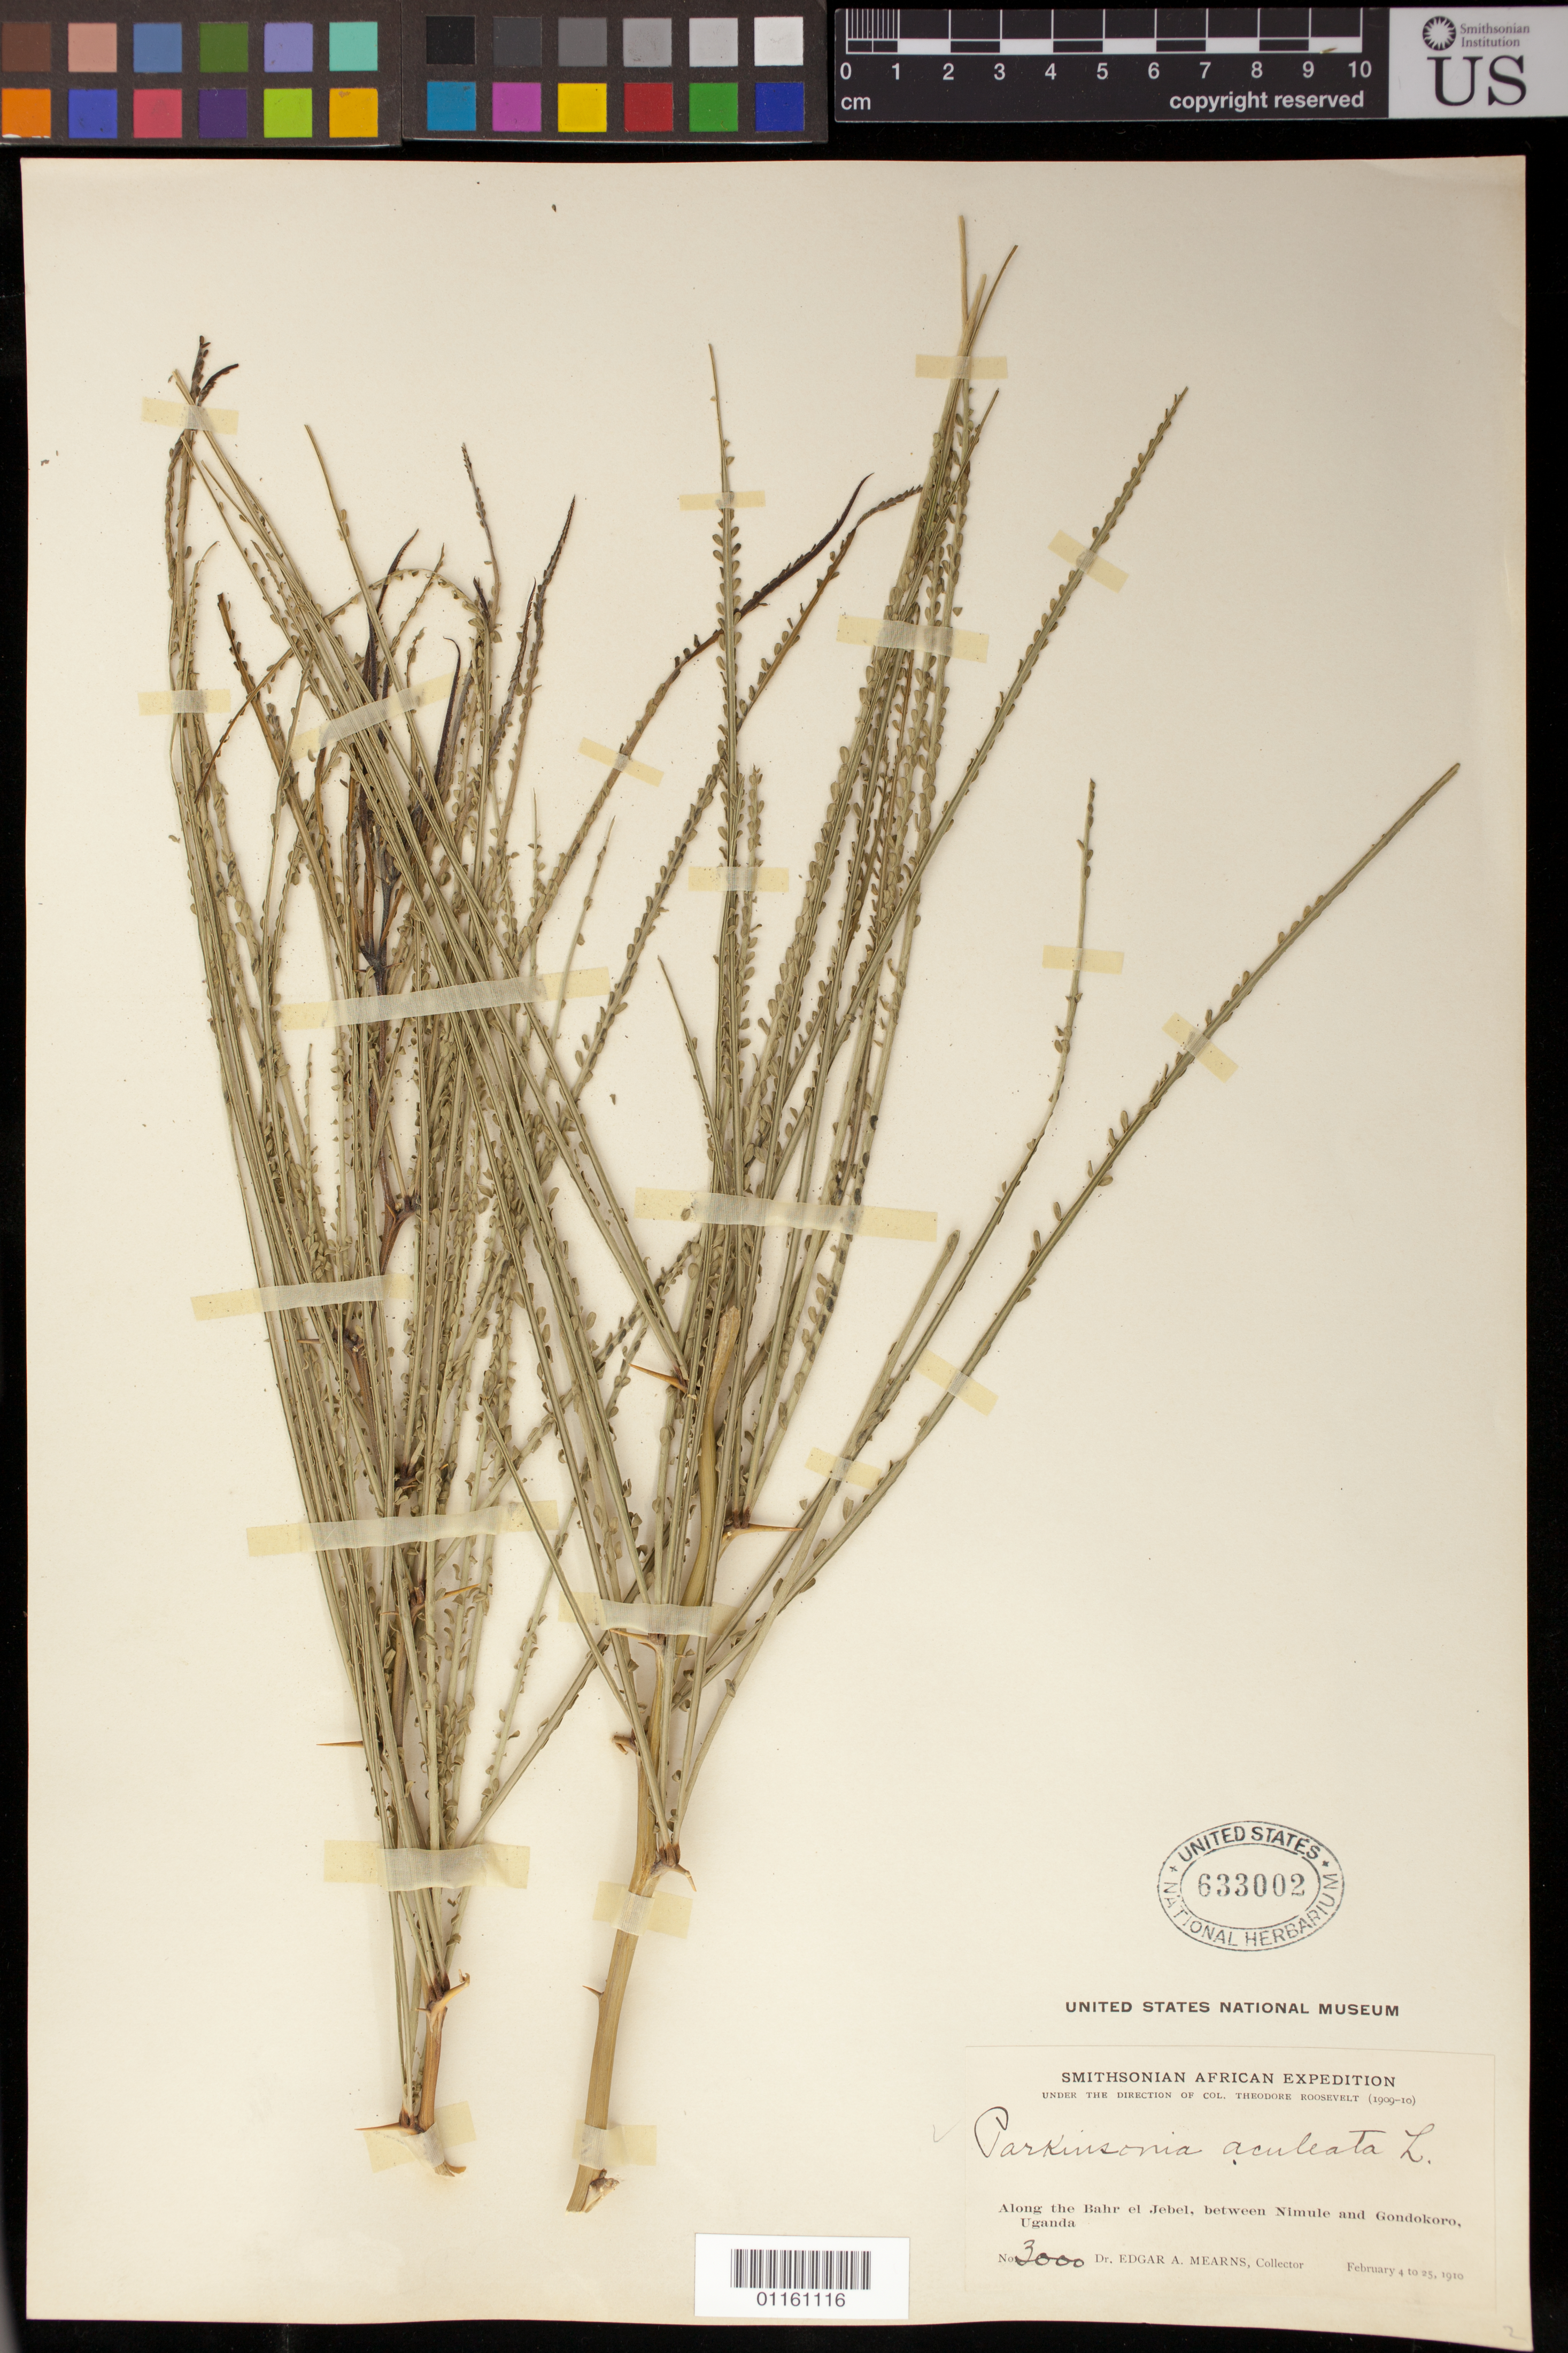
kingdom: Plantae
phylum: Tracheophyta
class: Magnoliopsida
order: Fabales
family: Fabaceae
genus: Parkinsonia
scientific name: Parkinsonia aculeata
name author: L.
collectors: E. A. Mearns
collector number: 3000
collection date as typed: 04 Feb 1910 to 25 Feb 1910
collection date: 1910-02-04/1910-02-25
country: Uganda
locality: Along the Bahrel Jebel, between Nimule and Gondokoro.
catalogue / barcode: US 633002